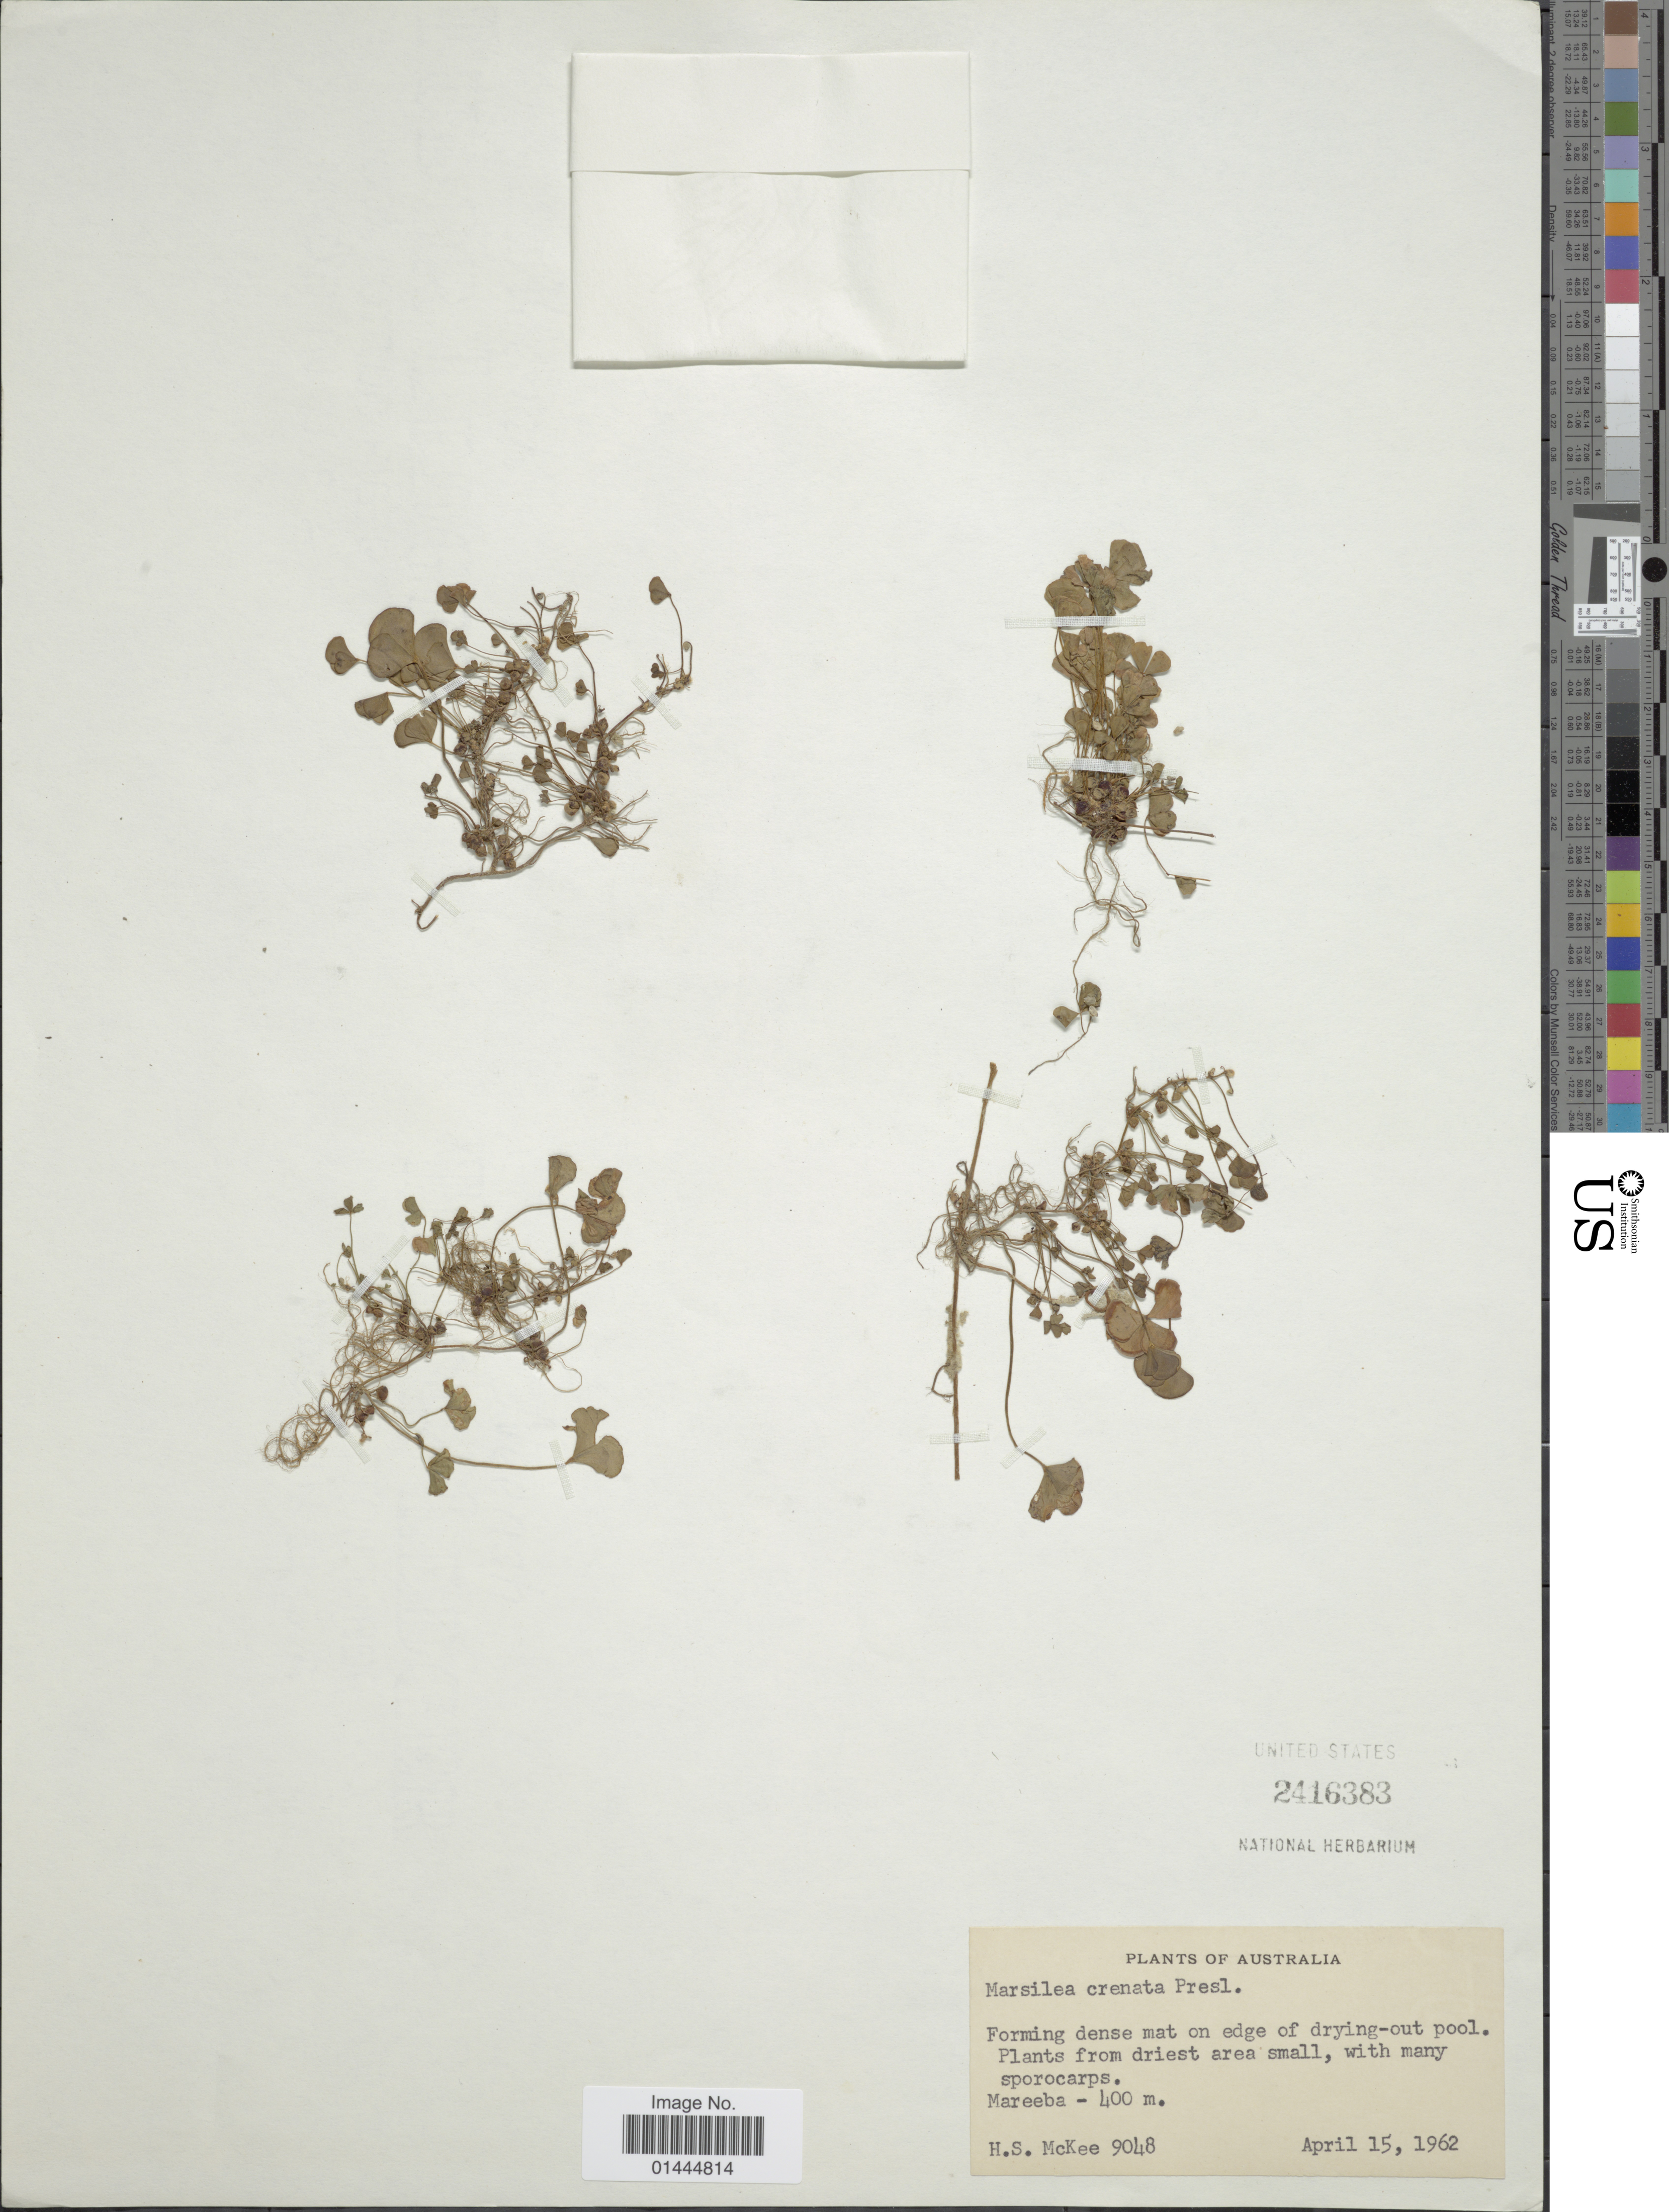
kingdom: Plantae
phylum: Tracheophyta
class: Polypodiopsida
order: Salviniales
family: Marsileaceae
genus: Marsilea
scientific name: Marsilea crenata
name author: C. Presl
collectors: H. S. McKee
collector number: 9048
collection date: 1962-04-15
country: Australia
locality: On edge of drying-out pool, from driest area small, Mareeba.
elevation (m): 400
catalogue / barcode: US 2416383